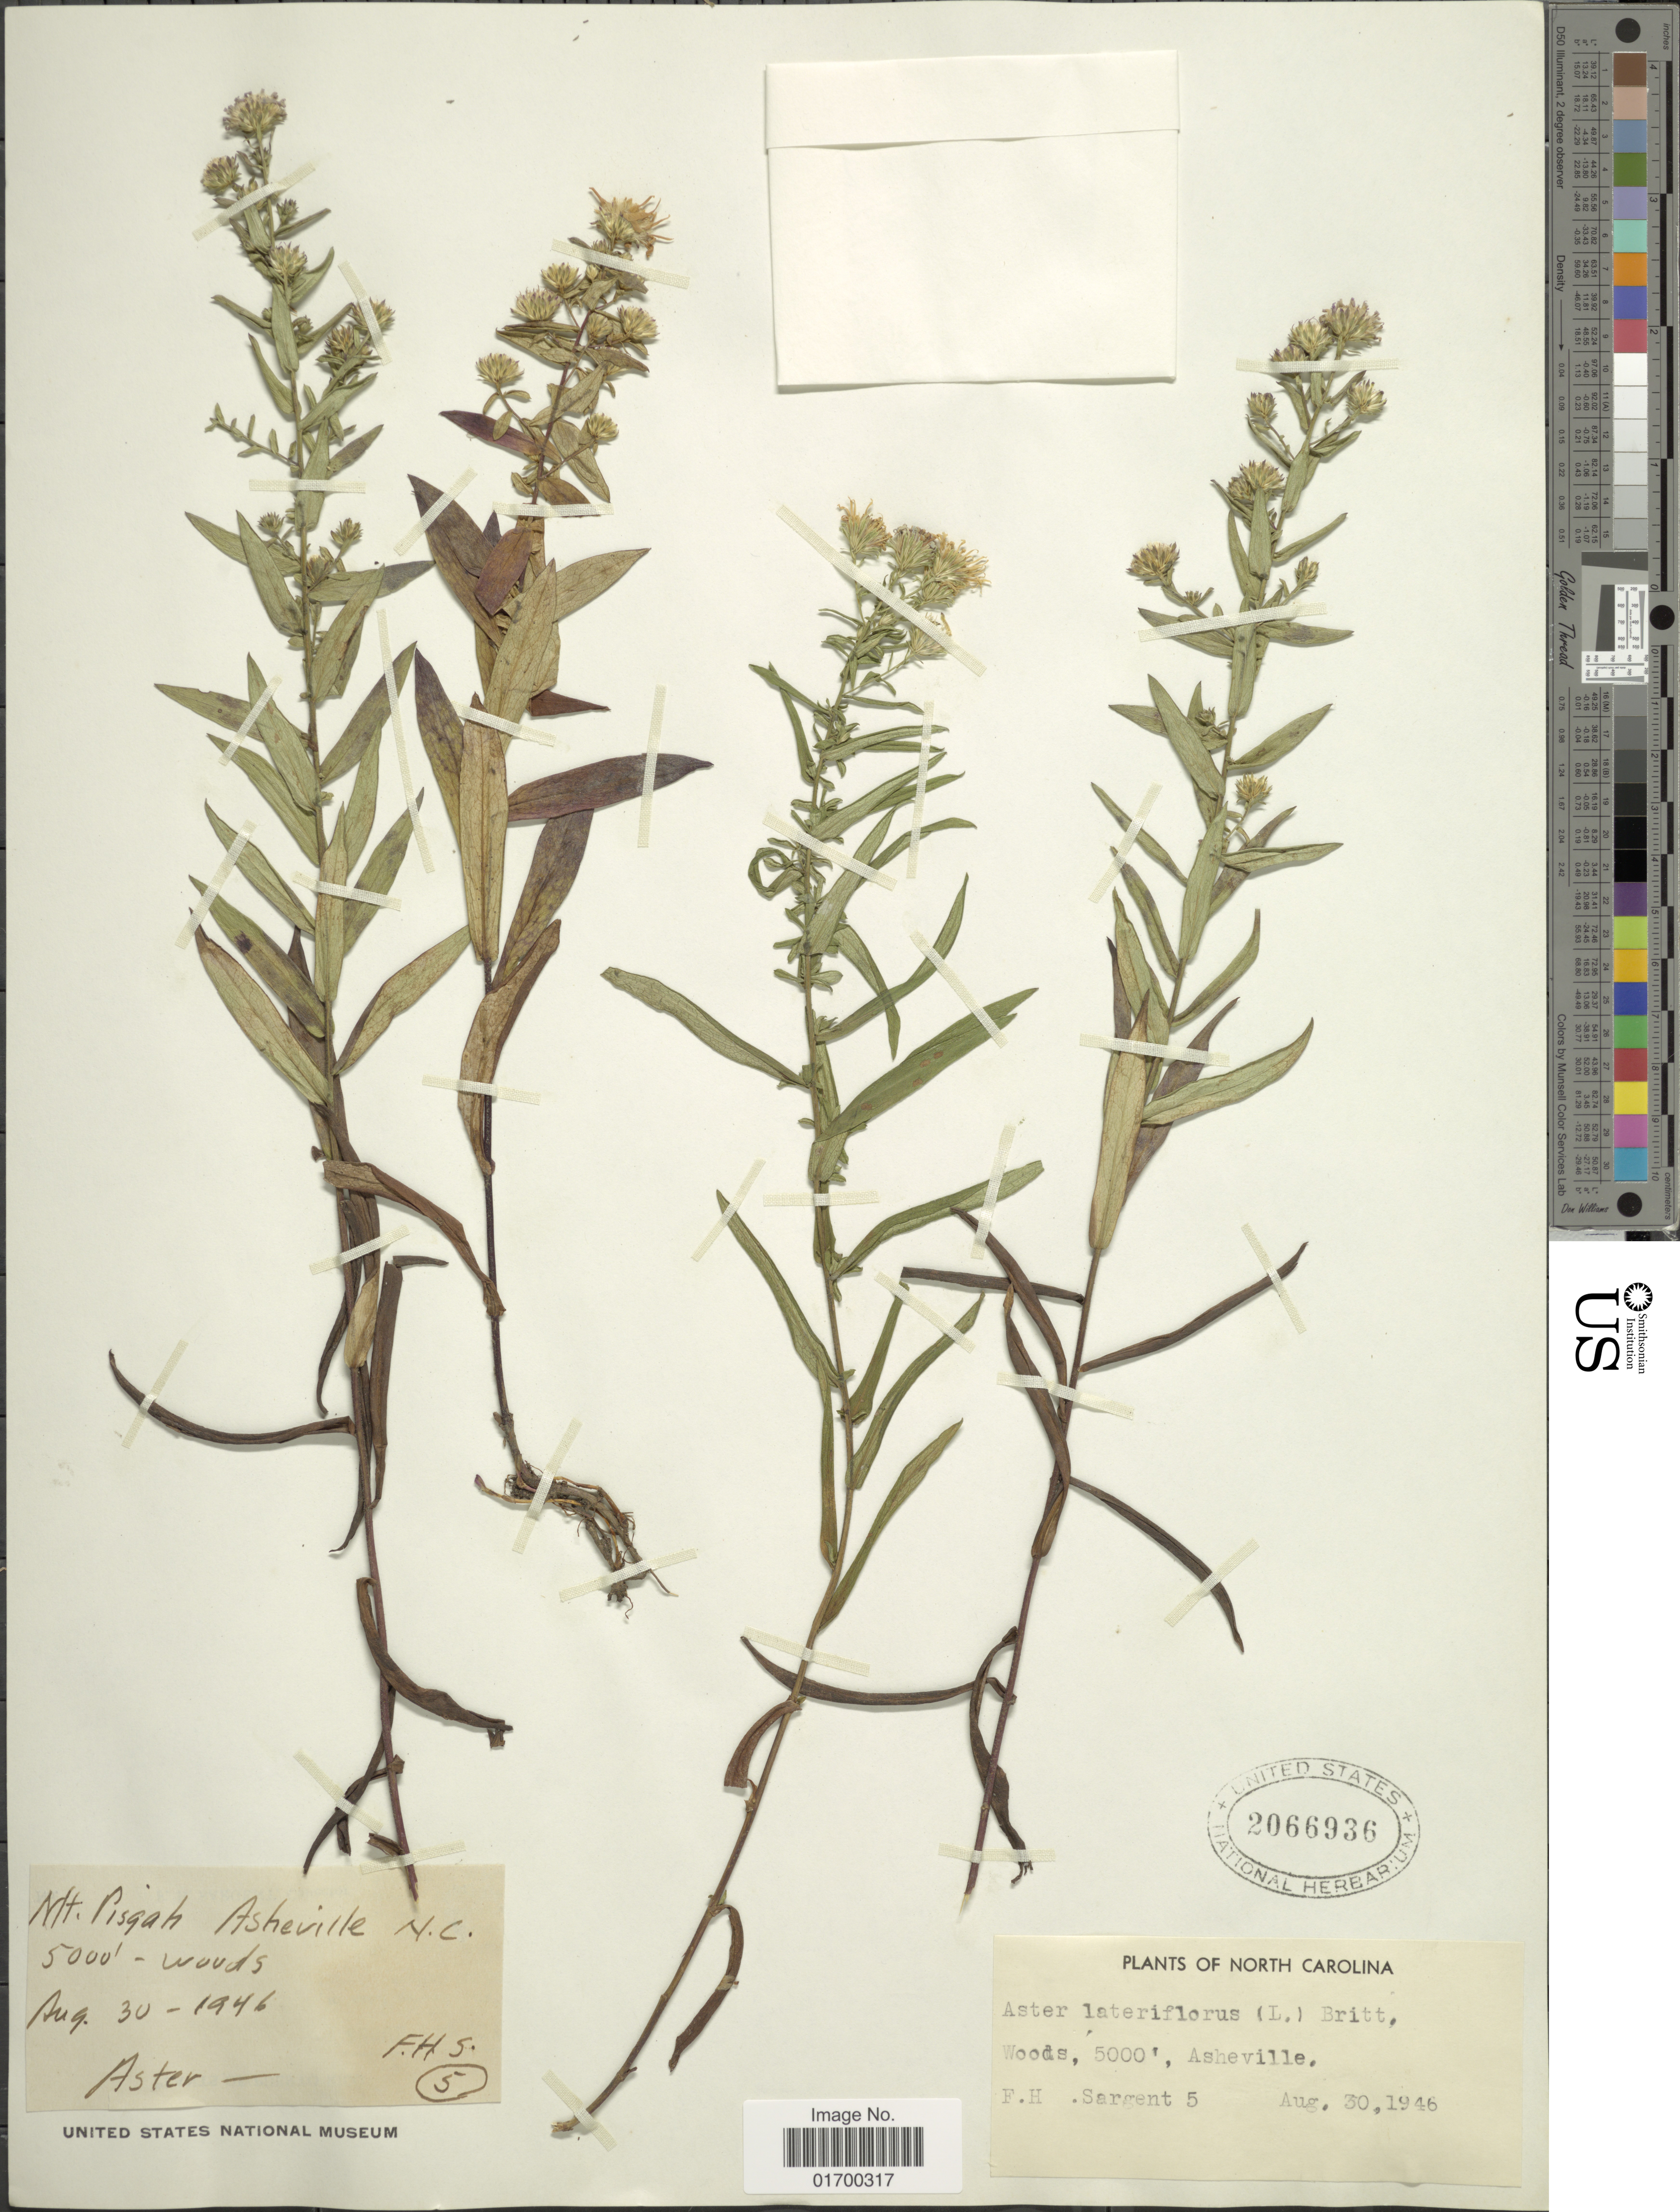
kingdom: Plantae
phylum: Tracheophyta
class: Magnoliopsida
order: Asterales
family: Asteraceae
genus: Symphyotrichum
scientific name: Symphyotrichum lateriflorum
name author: (L.) Á. Löve & D. Löve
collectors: F. H. Sargent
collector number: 5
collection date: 1946-08-30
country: United States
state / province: North Carolina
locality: Mt. Pisgah Asheville N.C.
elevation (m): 1524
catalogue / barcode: US 2066936